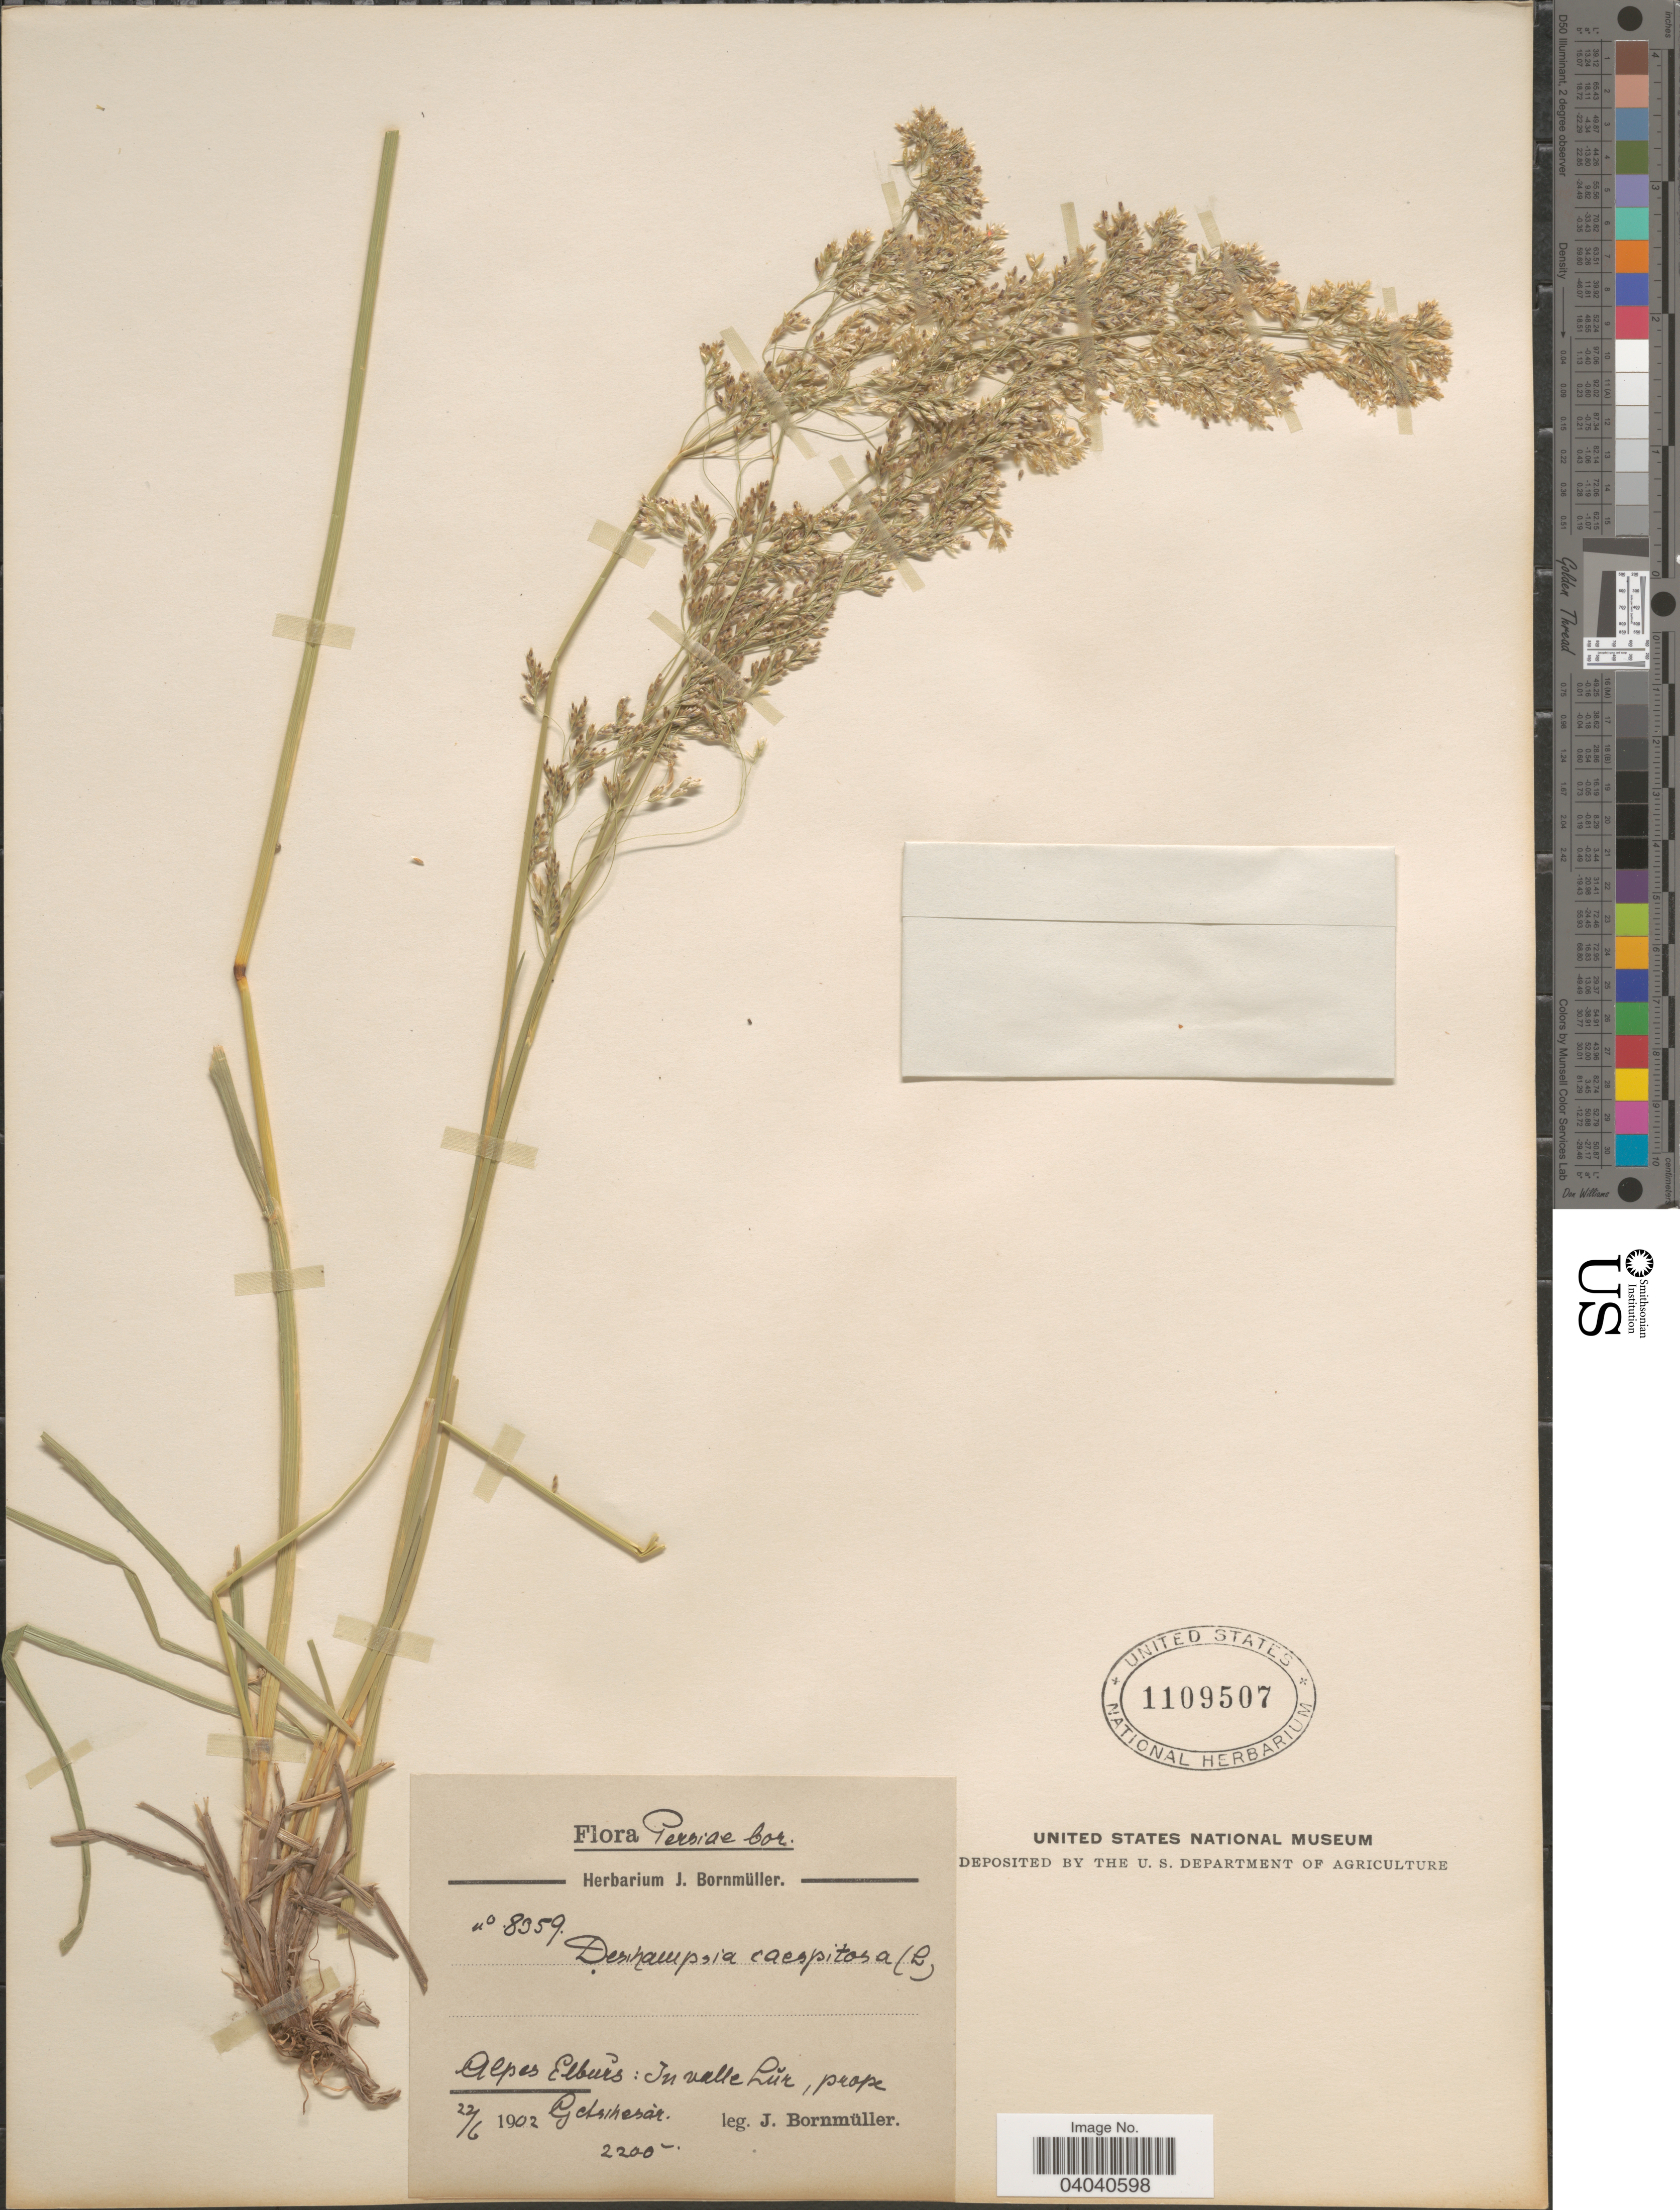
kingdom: Plantae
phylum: Tracheophyta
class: Liliopsida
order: Poales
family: Poaceae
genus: Deschampsia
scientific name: Deschampsia cespitosa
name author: (L.) P. Beauv.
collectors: J. Bornmüller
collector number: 8359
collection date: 1902-06-22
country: Iran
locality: Persiae bor. Alpes Elbŭrs : In valle Lŭr, prope Getschesár.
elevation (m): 671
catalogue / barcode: US 1109507